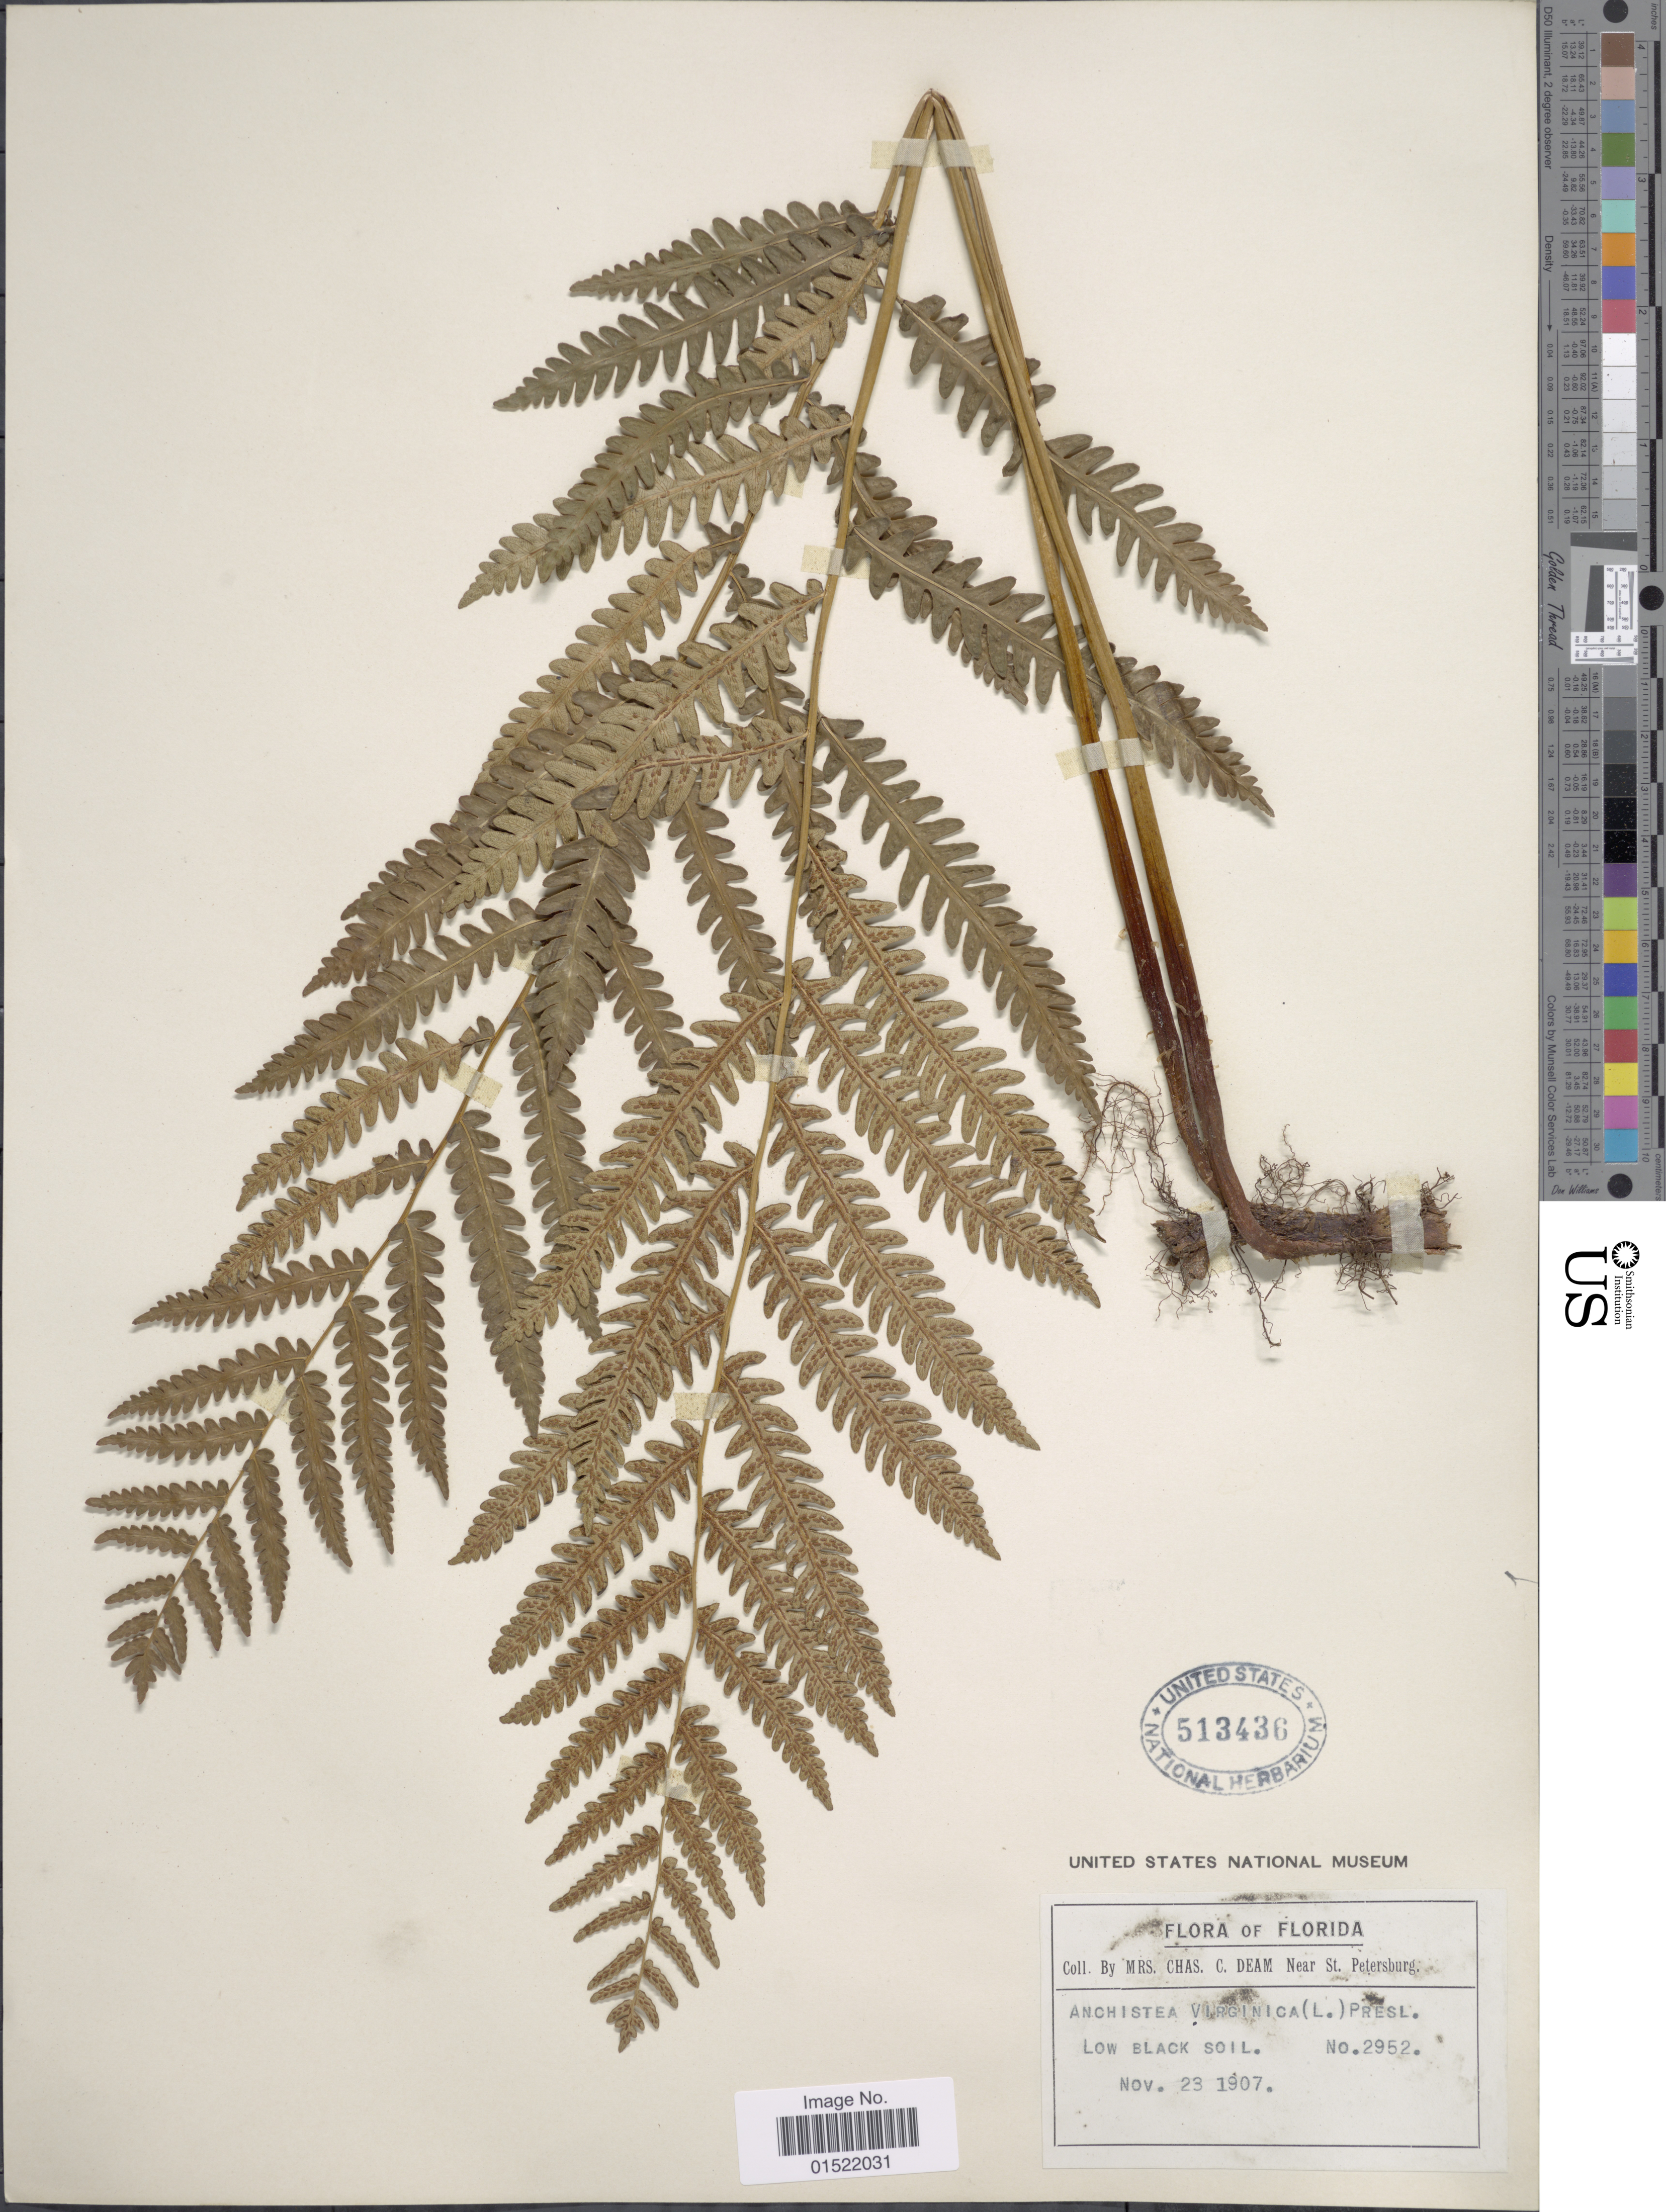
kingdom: Plantae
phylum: Tracheophyta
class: Polypodiopsida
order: Polypodiales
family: Blechnaceae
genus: Woodwardia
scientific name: Woodwardia virginica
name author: (L.) R.M. Sm.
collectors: S. A. Deam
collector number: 2952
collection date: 1907-11-23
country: United States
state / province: Florida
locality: Near St. Petersburg, Low Black soil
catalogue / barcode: US 513436